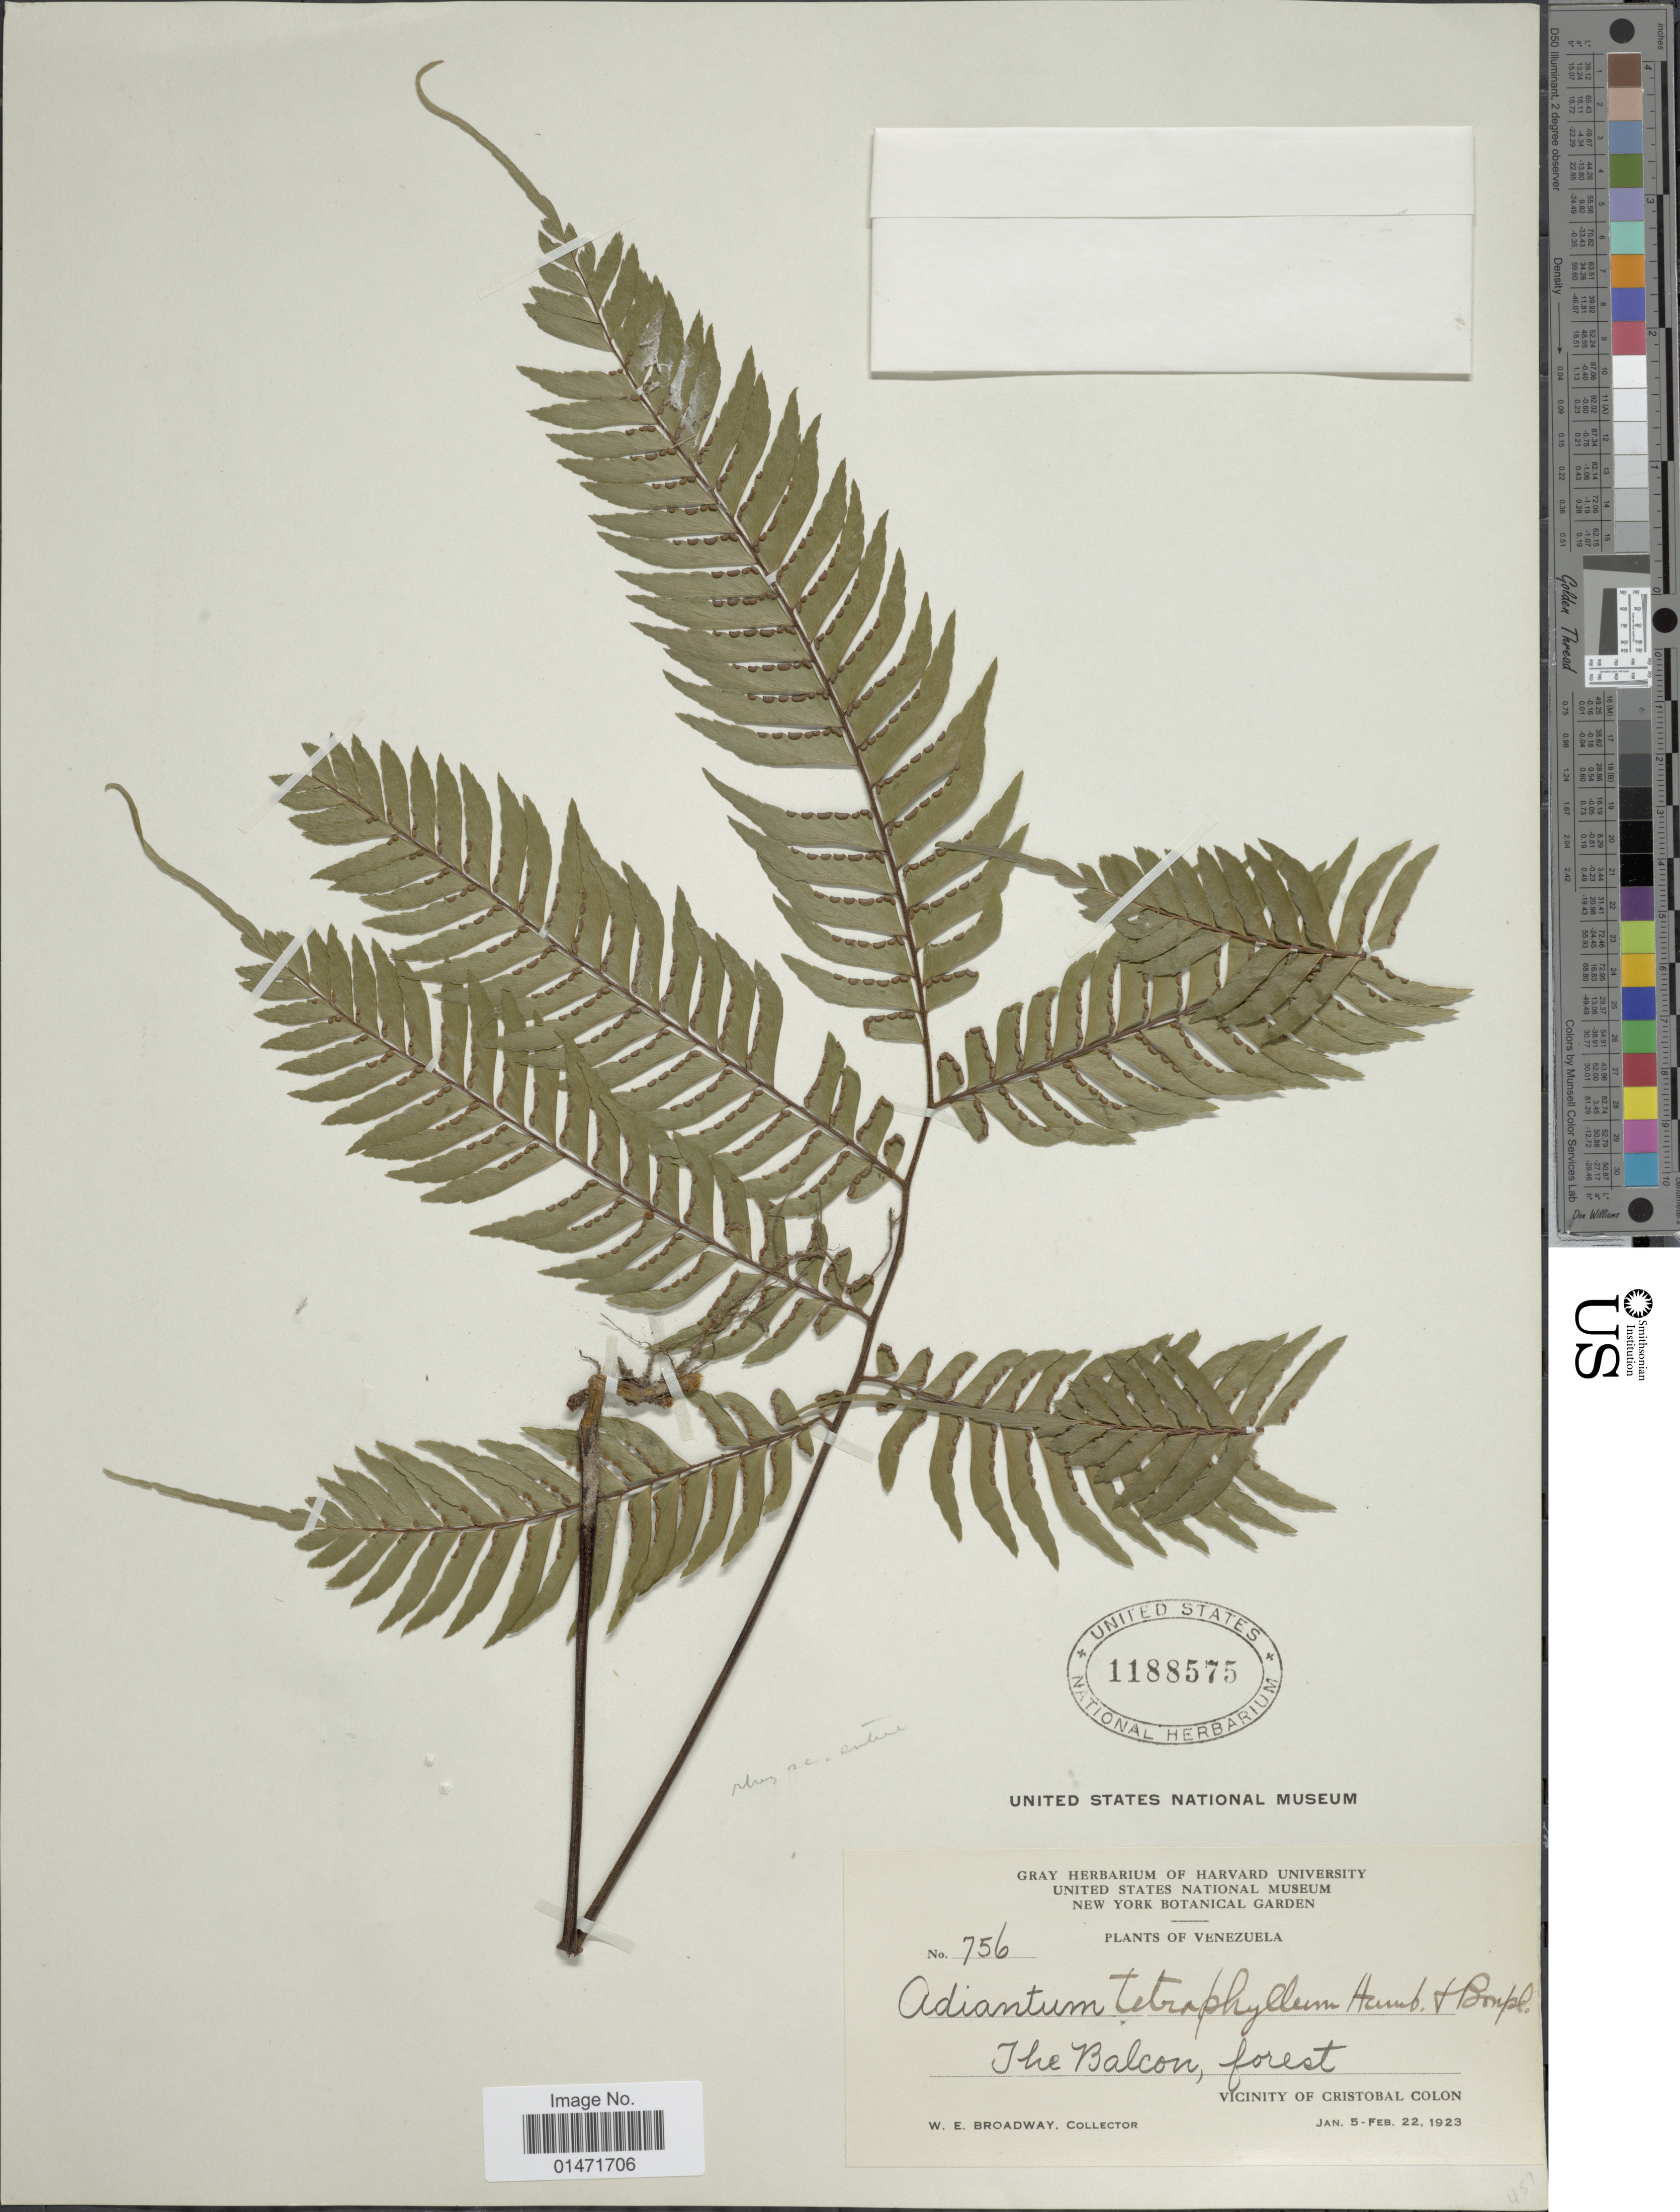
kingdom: Plantae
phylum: Tracheophyta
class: Polypodiopsida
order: Polypodiales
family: Pteridaceae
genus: Adiantum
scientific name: Adiantum tetraphyllum x A. villosum L.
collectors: W. E. Broadway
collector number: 756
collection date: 1923-01-05/1923-02-22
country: Venezuela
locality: Ile Balcon, forest. Vicinity of Cristobal Colon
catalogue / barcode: US 1188575